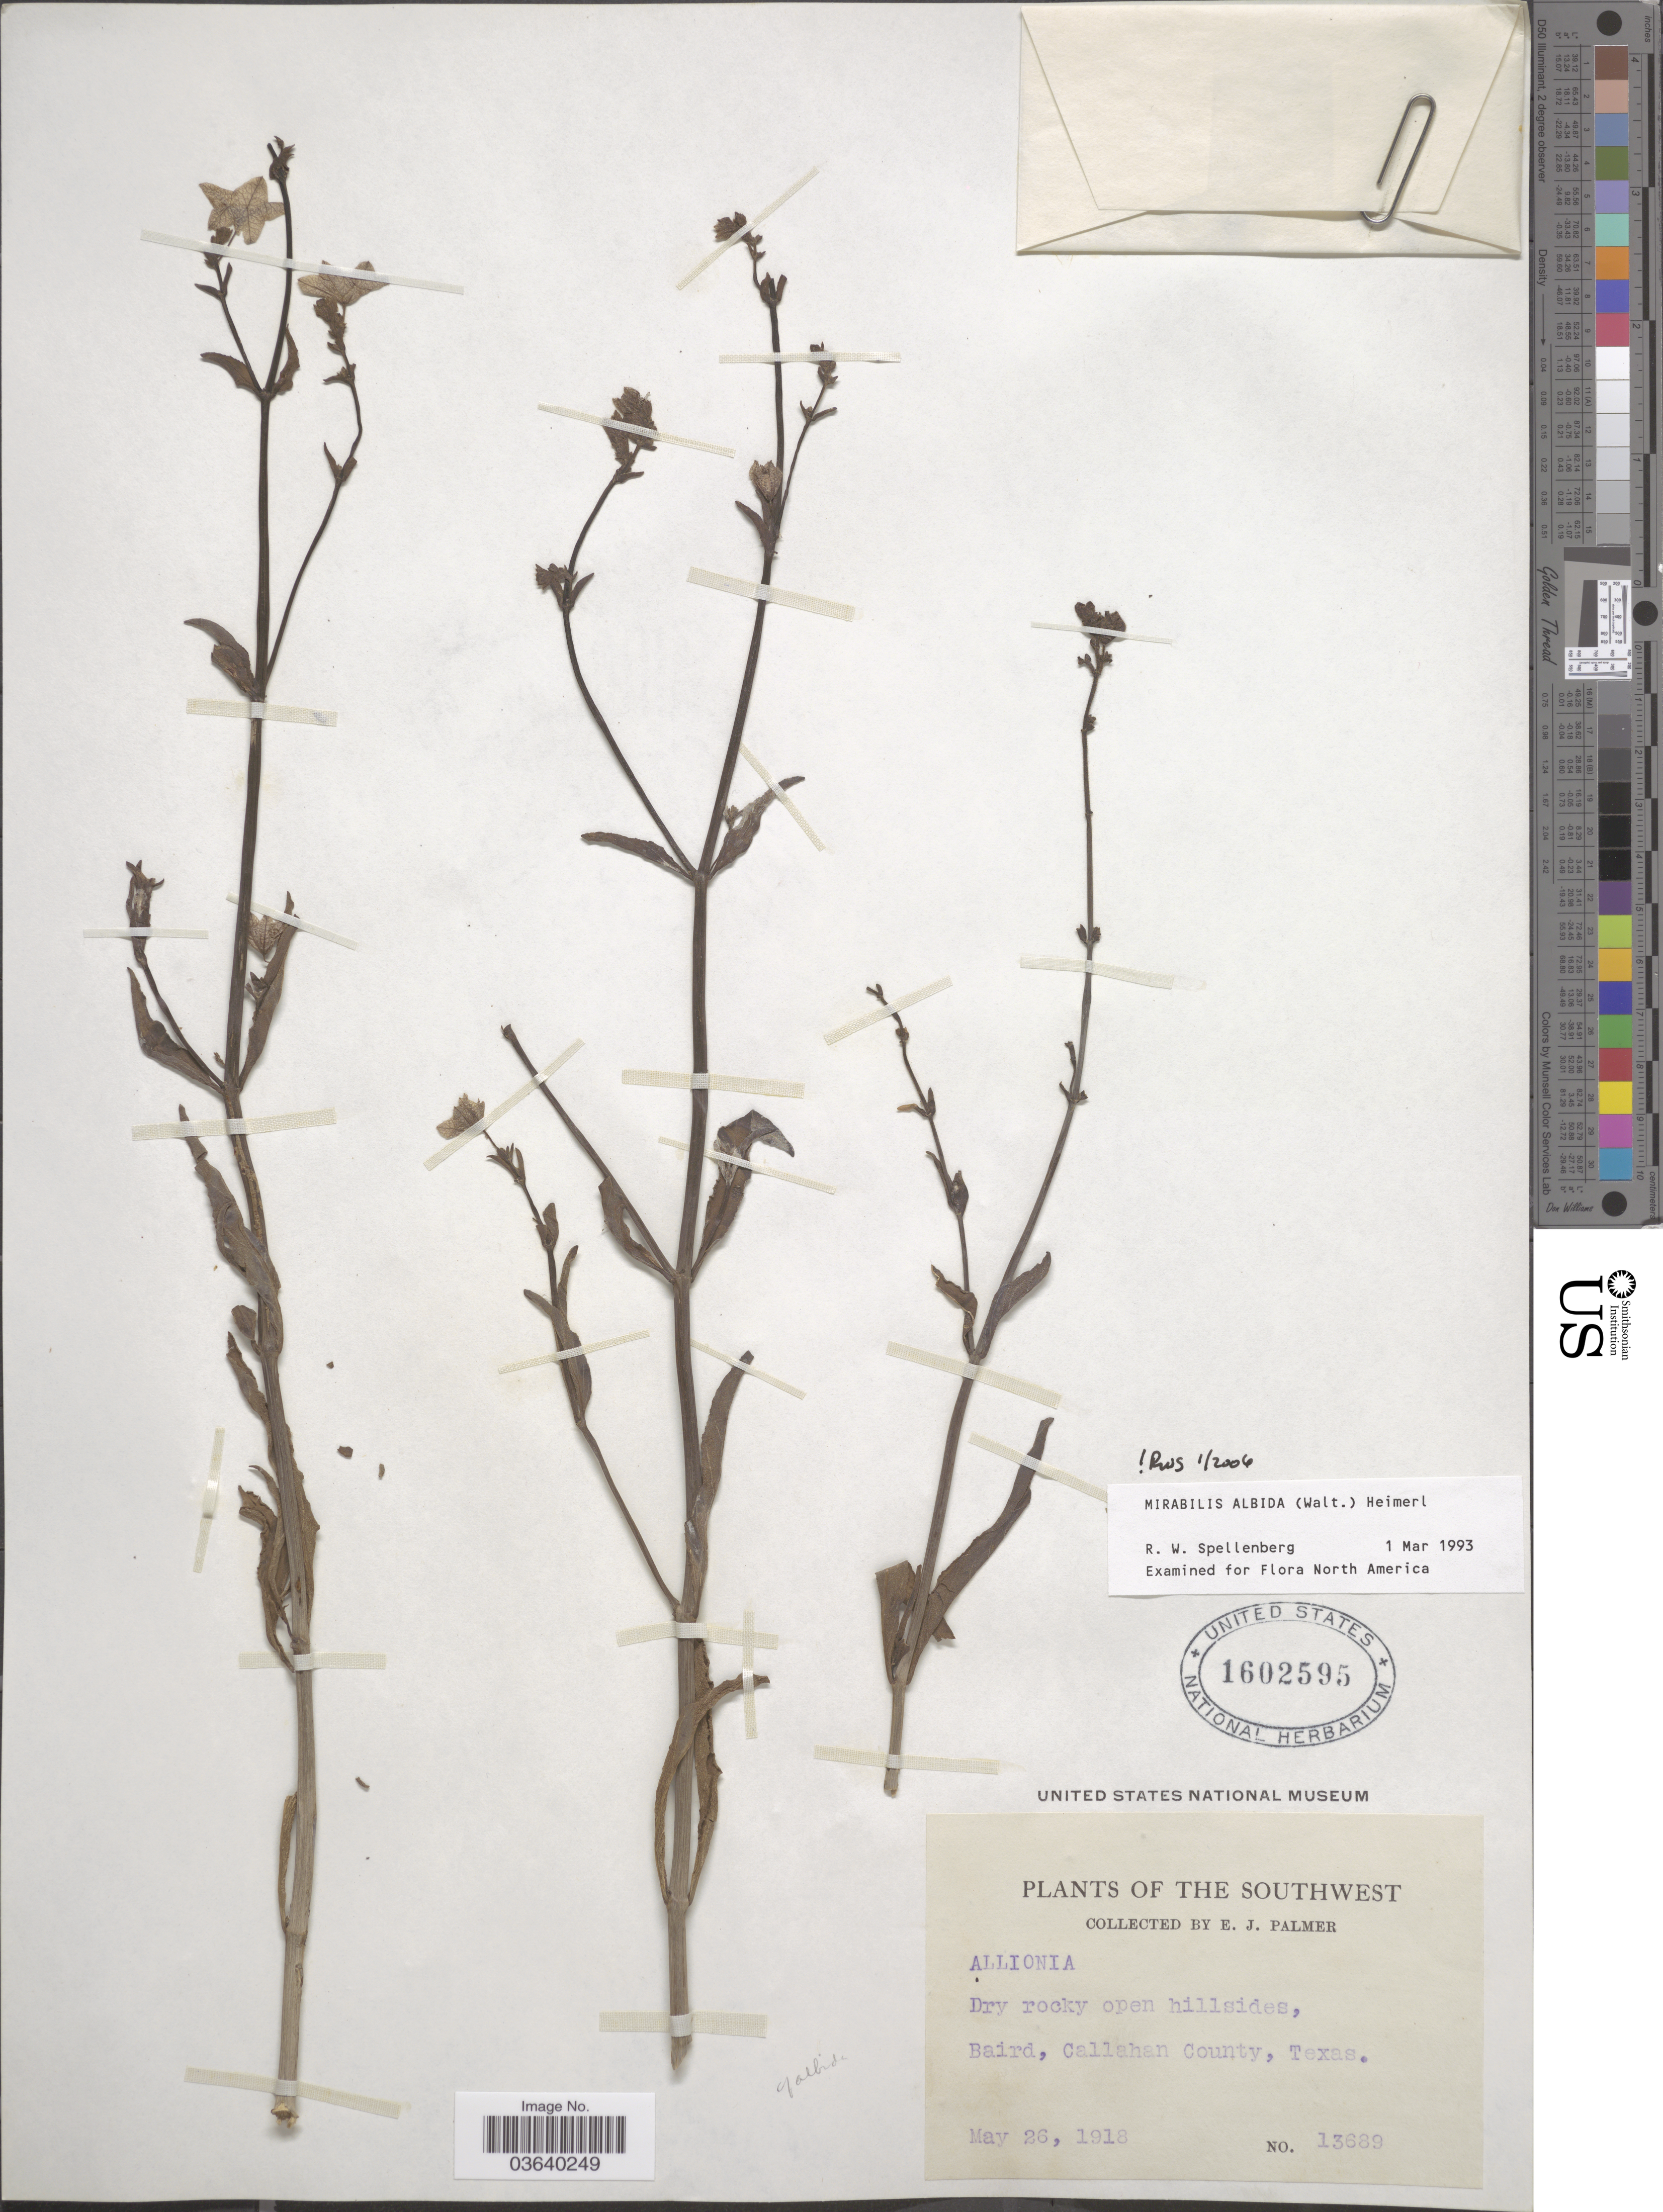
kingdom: Plantae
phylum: Tracheophyta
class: Magnoliopsida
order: Caryophyllales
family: Nyctaginaceae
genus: Mirabilis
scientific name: Mirabilis albida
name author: (Walter) Heimerl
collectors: E. J. Palmer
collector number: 13689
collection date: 1918-05-26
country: United States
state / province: Texas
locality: Southwest. Baird, Callahan County,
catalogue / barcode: US 1602595